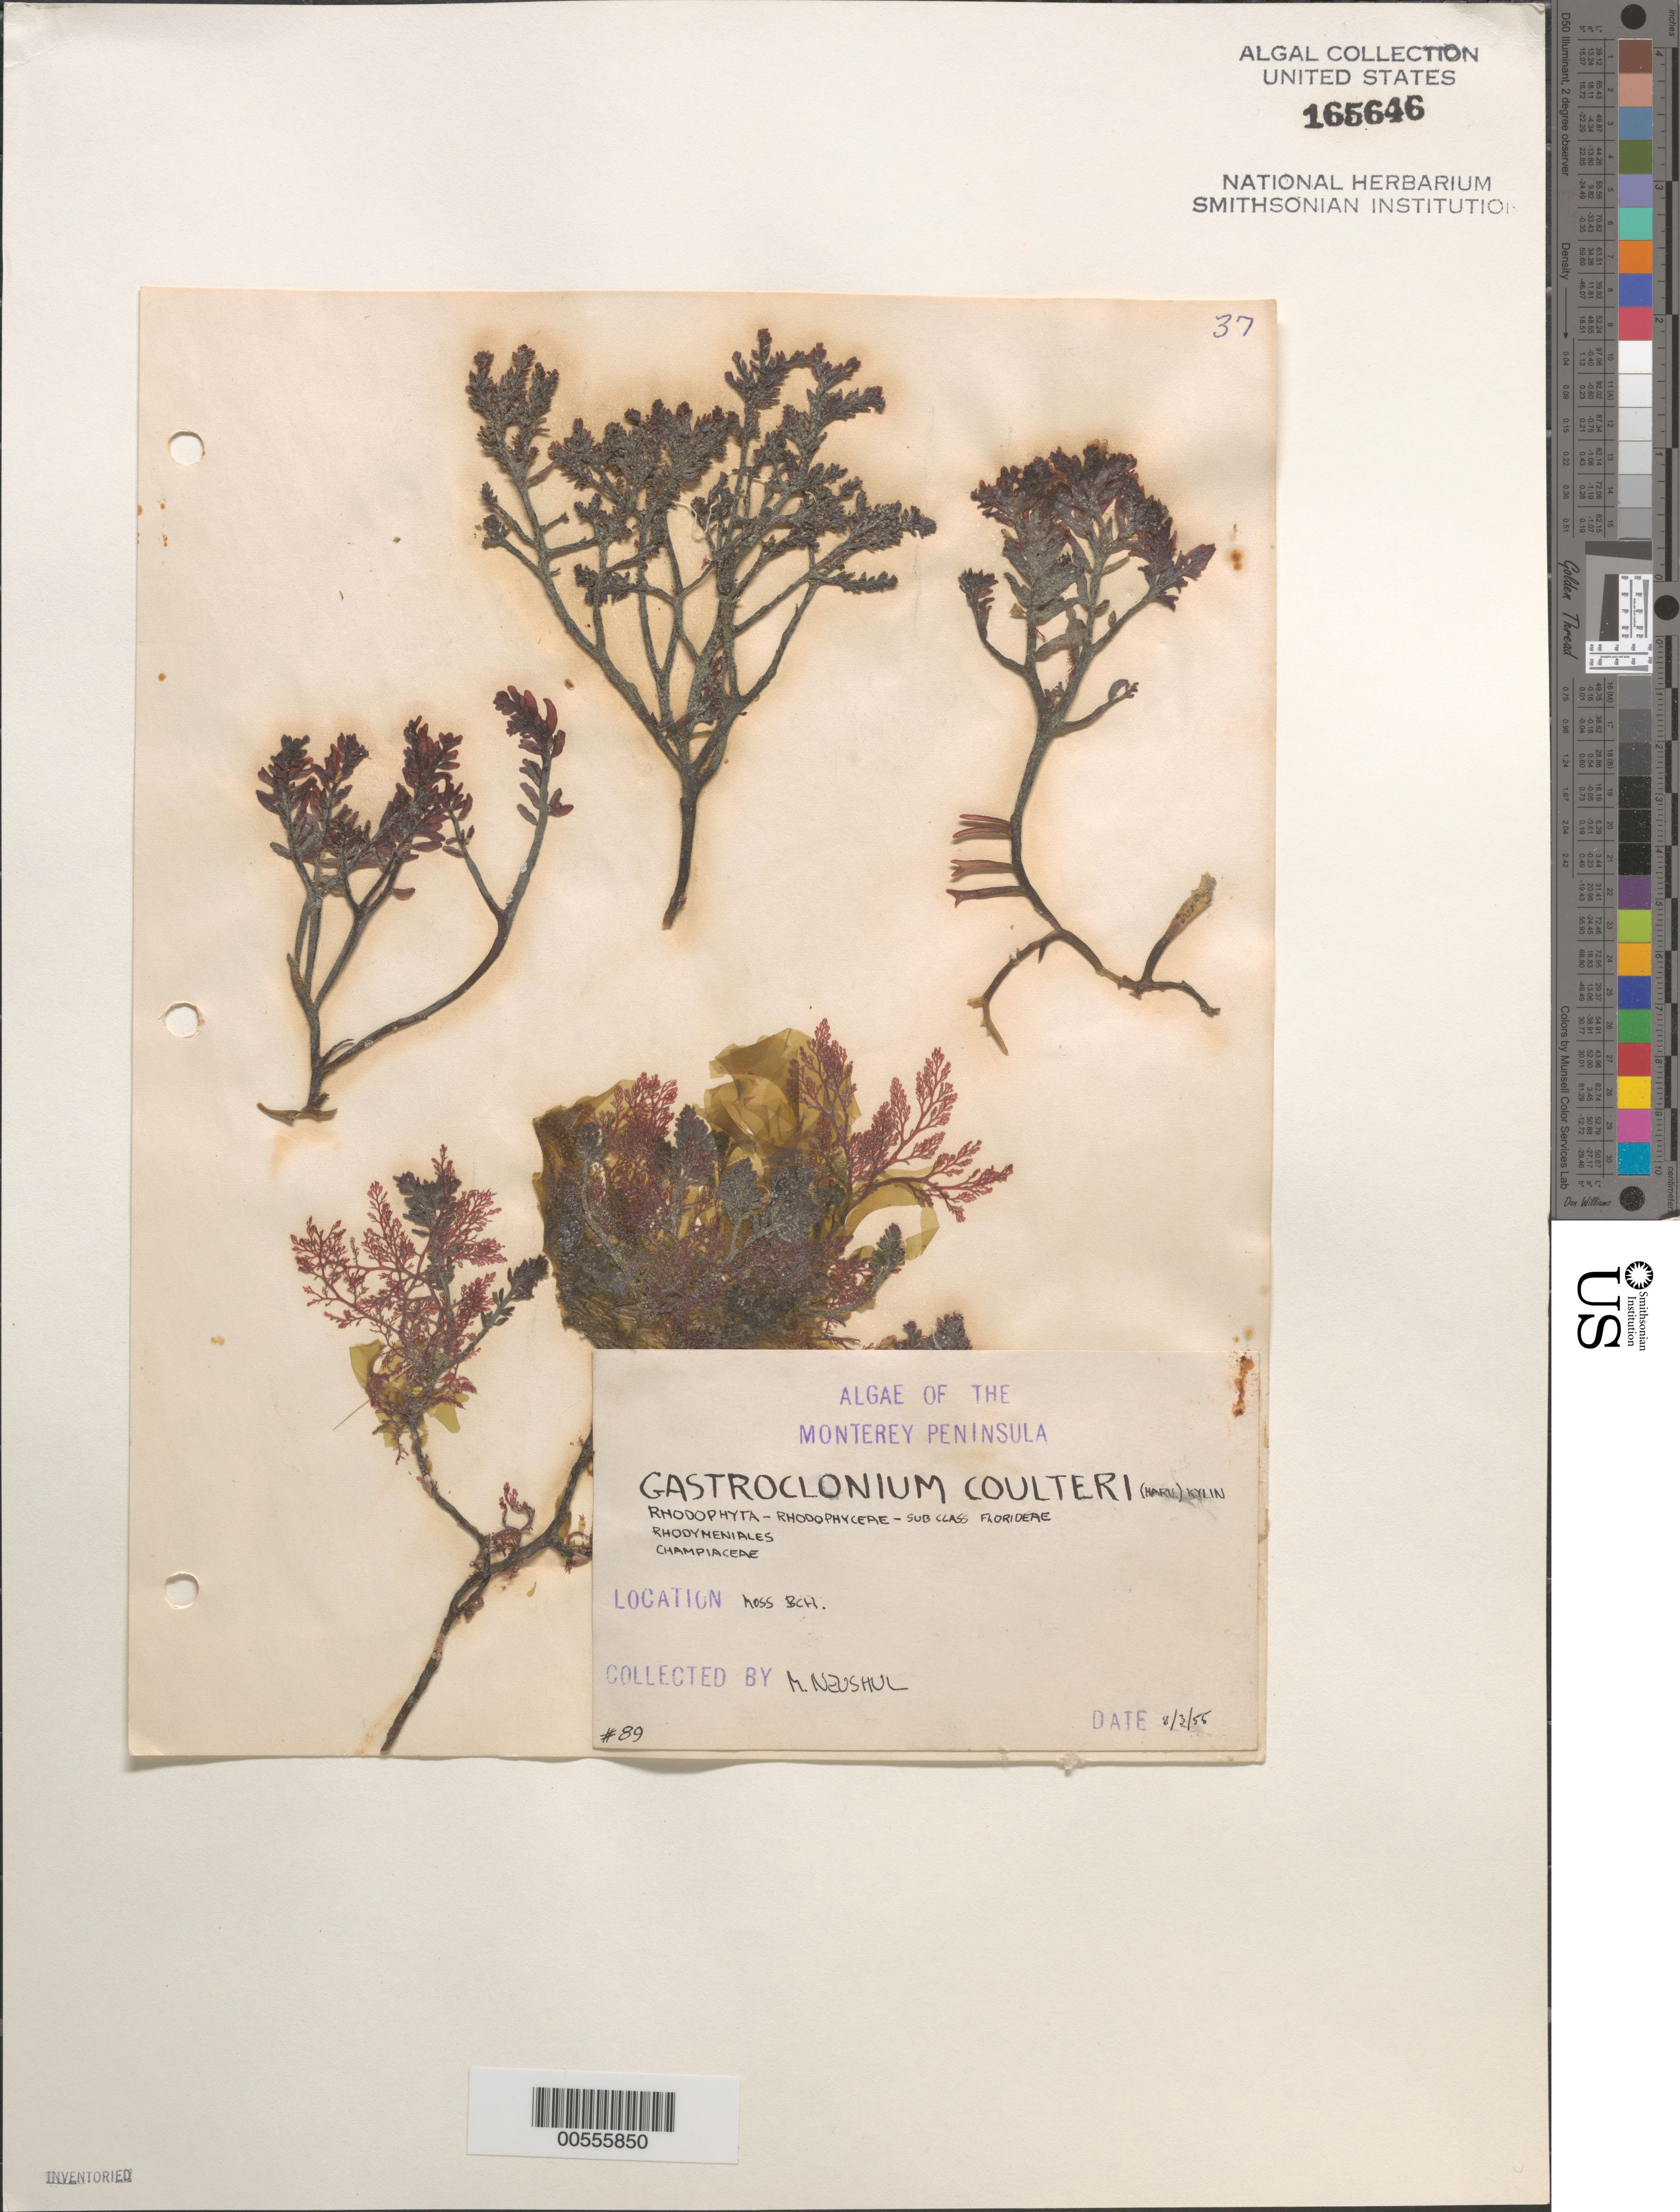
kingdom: Plantae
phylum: Rhodophyta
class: Florideophyceae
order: Rhodymeniales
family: Champiaceae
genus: Neogastroclonium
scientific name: Neogastroclonium subarticulatum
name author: (Turner) L. Le Gall et al.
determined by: Algae name updating Project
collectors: M. Neushul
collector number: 89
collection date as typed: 03 Aug 1955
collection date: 1955-08-03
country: United States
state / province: California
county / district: Monterey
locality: Moss Beach, Monterey Peninsula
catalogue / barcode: US 165646